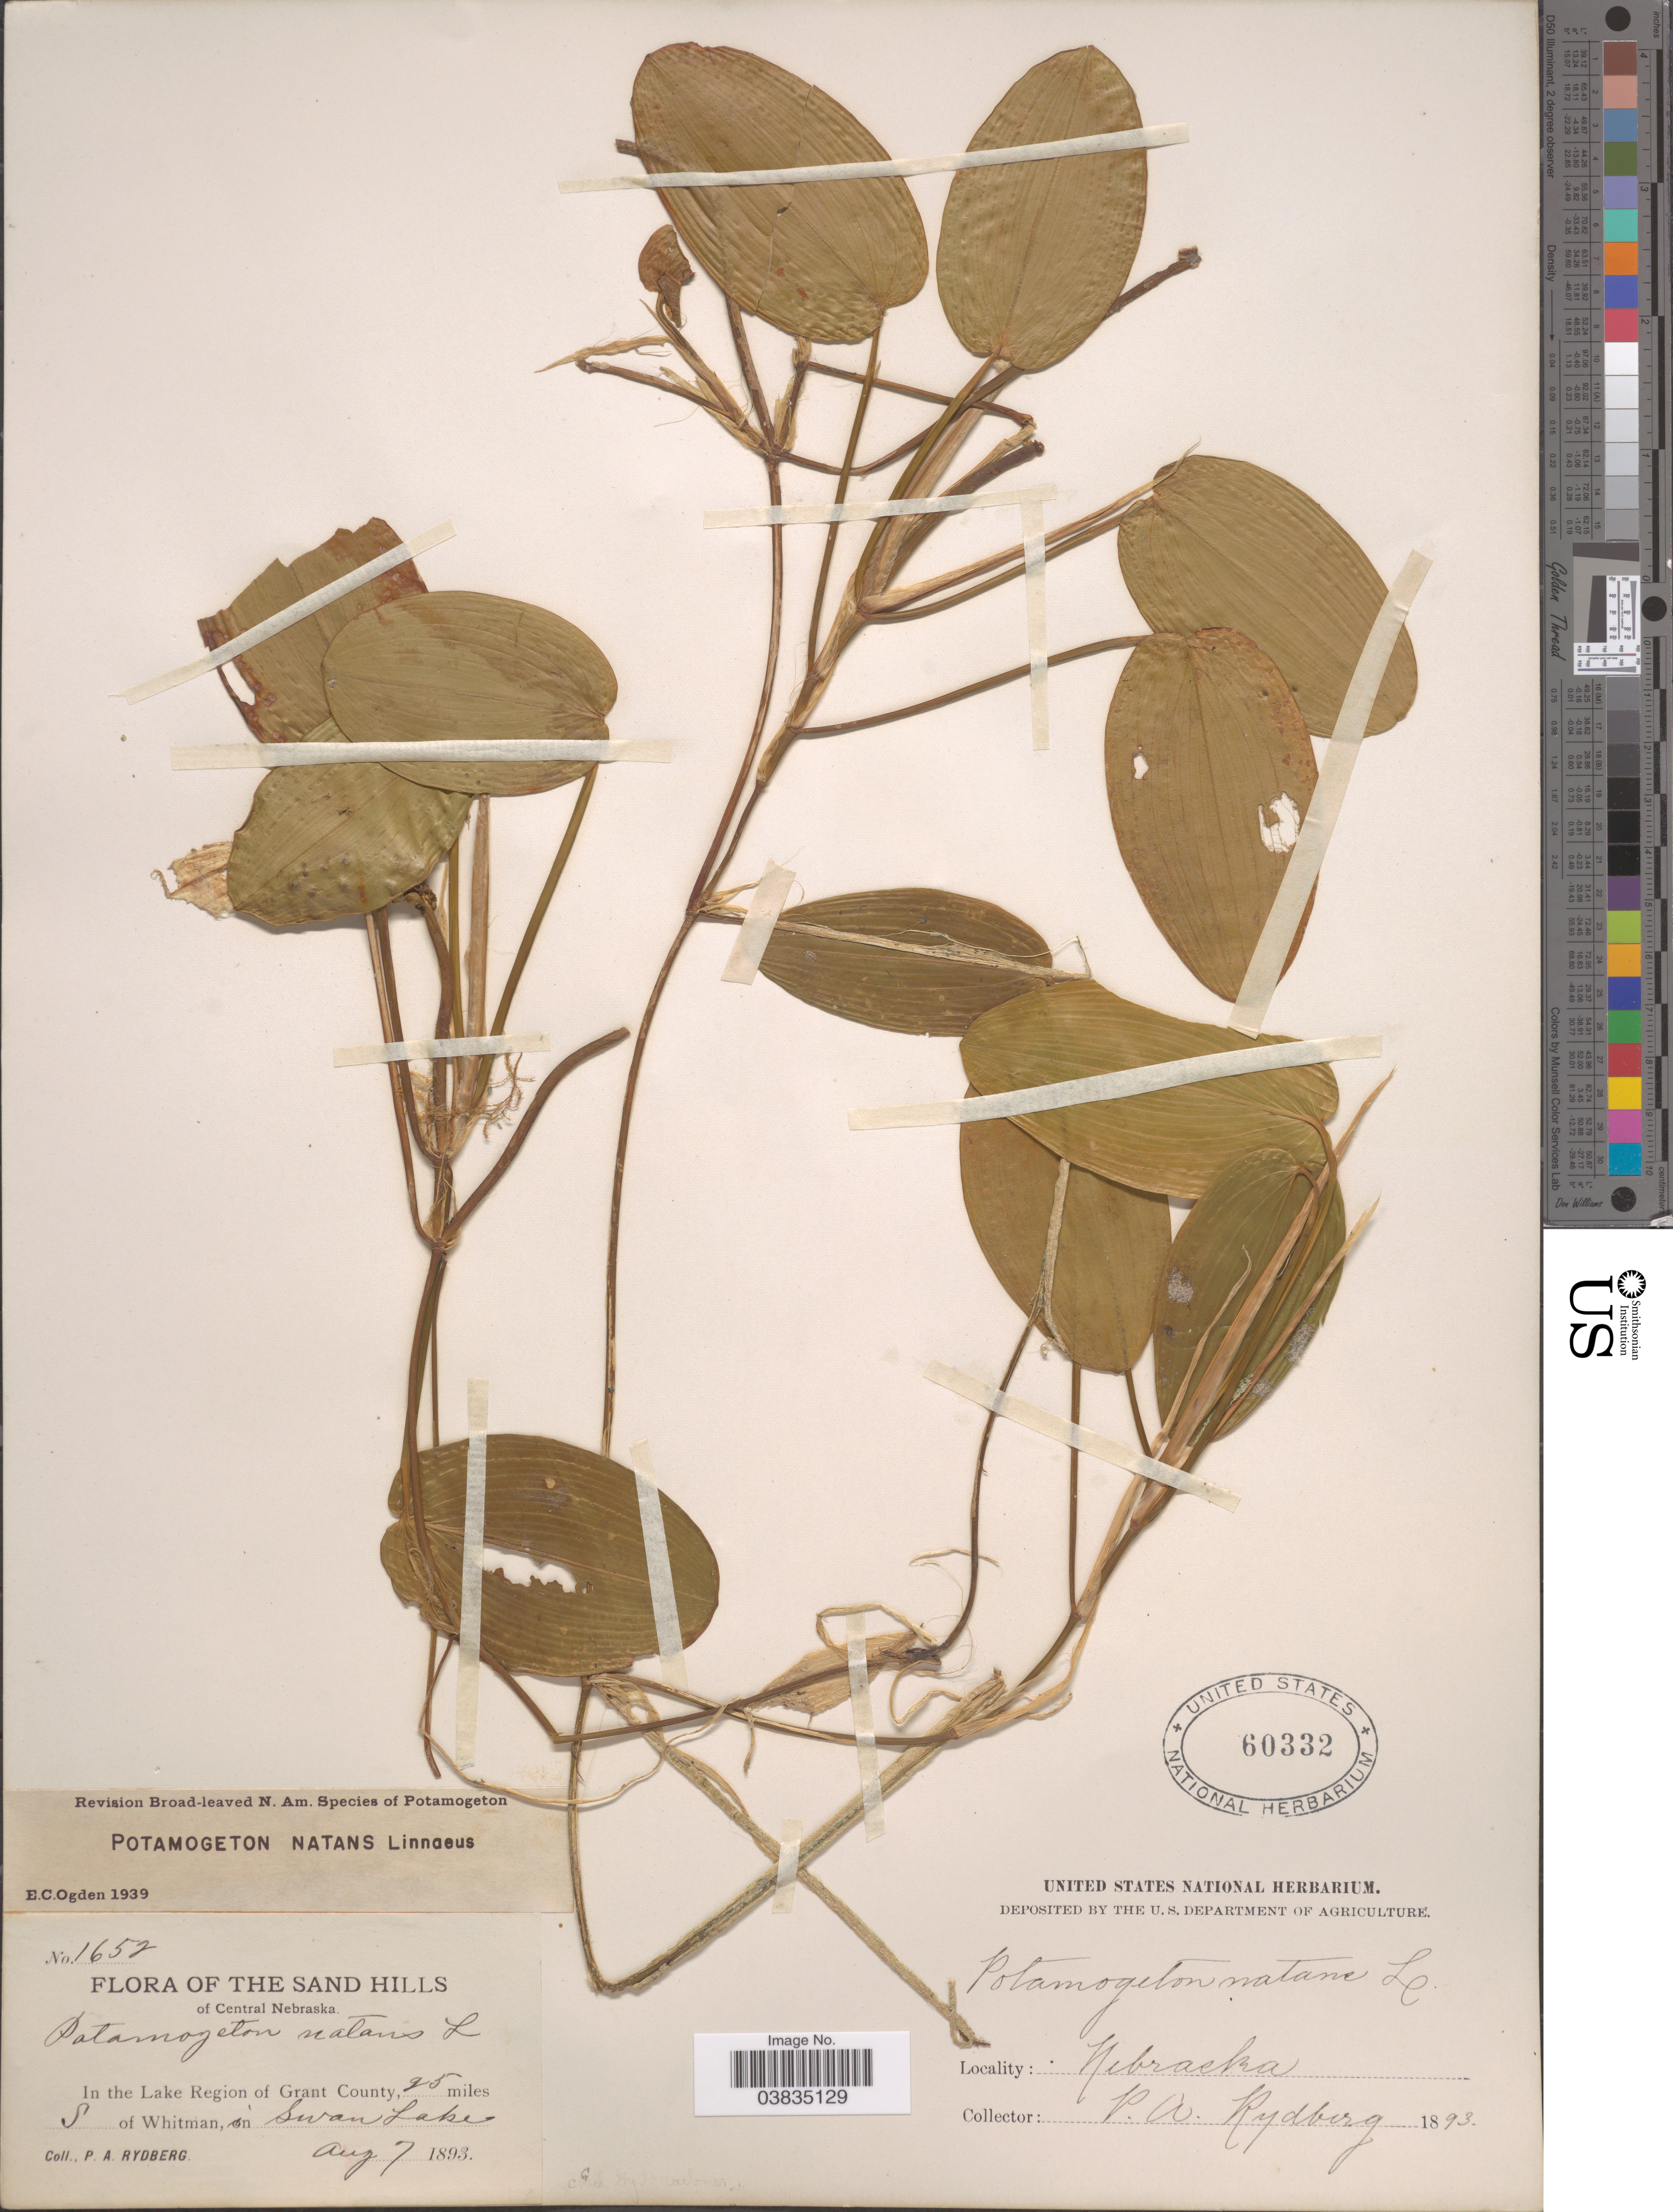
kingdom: Plantae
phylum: Tracheophyta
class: Liliopsida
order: Alismatales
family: Potamogetonaceae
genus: Potamogeton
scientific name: Potamogeton natans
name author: L.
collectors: P. A. Rydberg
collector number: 1652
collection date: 1893-08-07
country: United States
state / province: Nebraska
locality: Sand Hills of Central Nebraska. In the Lake Region of Grant County, 25 miles S of Whitman, in Swan Lake.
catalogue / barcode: US 60332